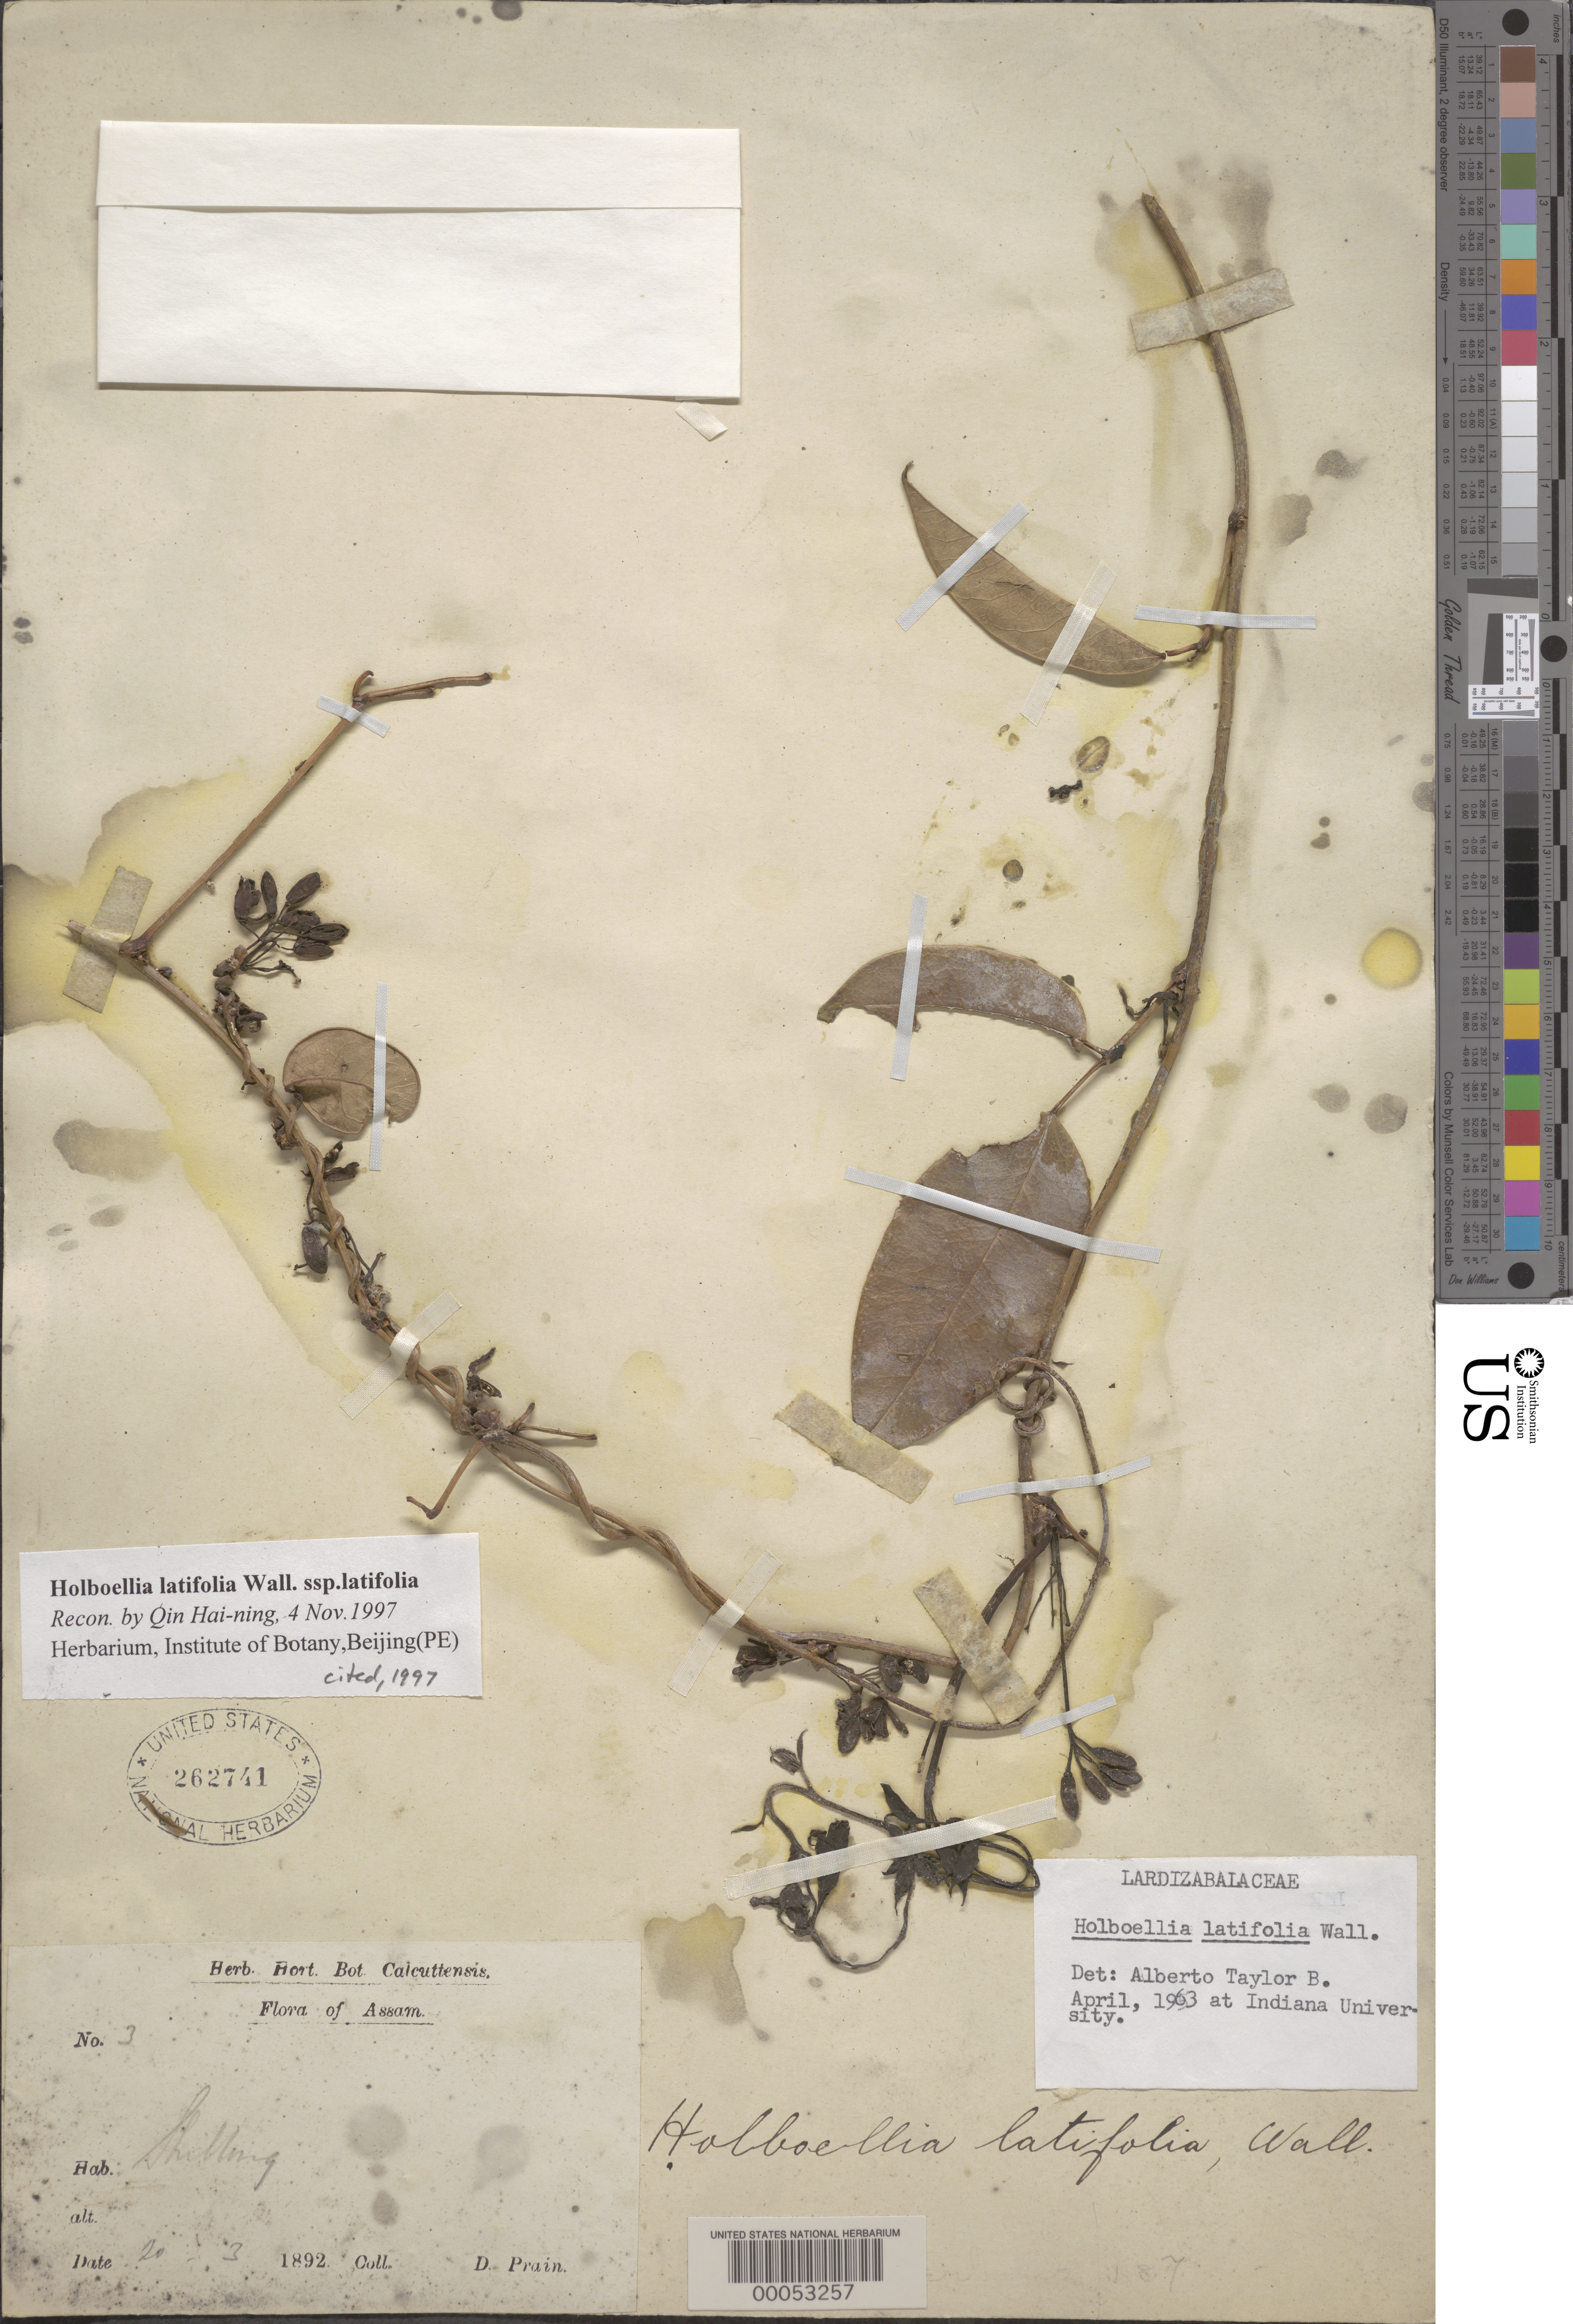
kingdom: Plantae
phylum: Tracheophyta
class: Magnoliopsida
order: Ranunculales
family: Lardizabalaceae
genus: Stauntonia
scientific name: Stauntonia latifolia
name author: (Wall.) R. Br. & Wall.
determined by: Strong, Mark T., (BOT), Smithsonian Institution - National Museum of Natural History (UNITED STATES)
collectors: D. Prain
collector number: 3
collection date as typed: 20 Mar 1892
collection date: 1892-03-20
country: Panama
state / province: Chiriquí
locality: Around San Felix.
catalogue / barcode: US 262741